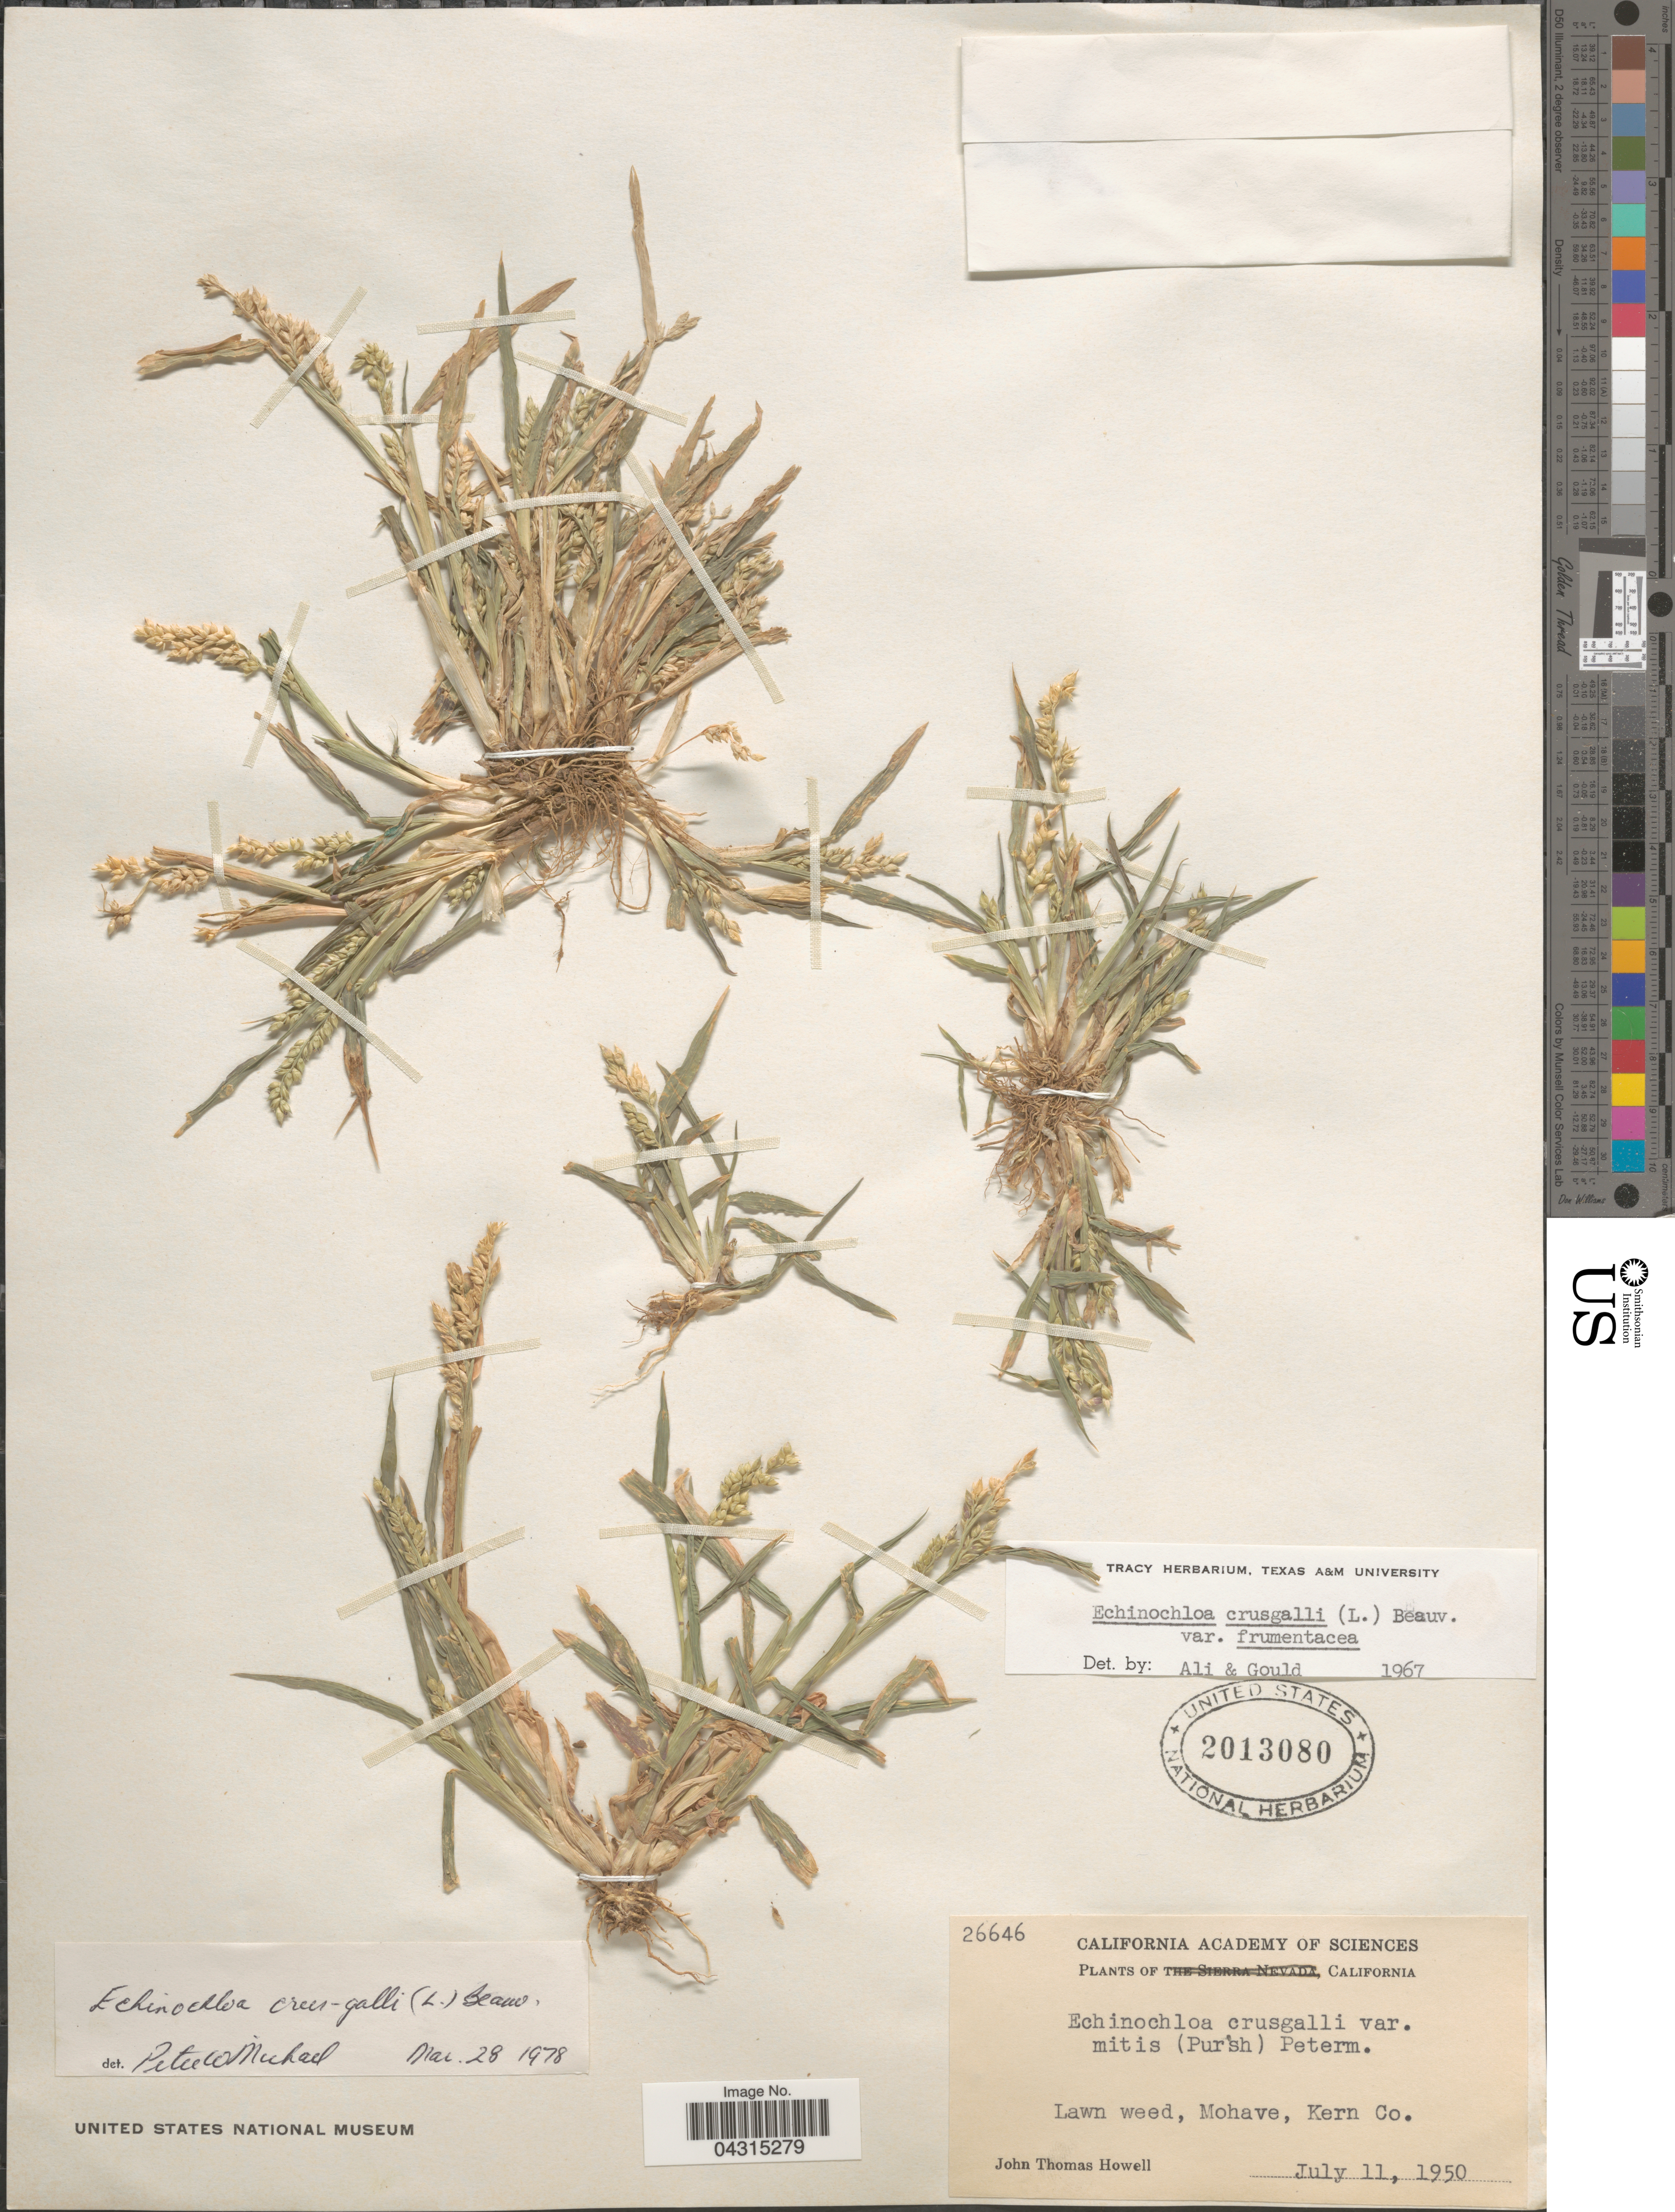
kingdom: Plantae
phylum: Tracheophyta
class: Liliopsida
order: Poales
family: Poaceae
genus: Echinochloa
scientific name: Echinochloa crus-galli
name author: (L.) P. Beauv.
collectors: J. T. Howell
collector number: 26646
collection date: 1950-07-11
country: United States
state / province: California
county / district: Kern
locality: Lawn weed, Mohave, Kern Co.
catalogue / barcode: US 2013080